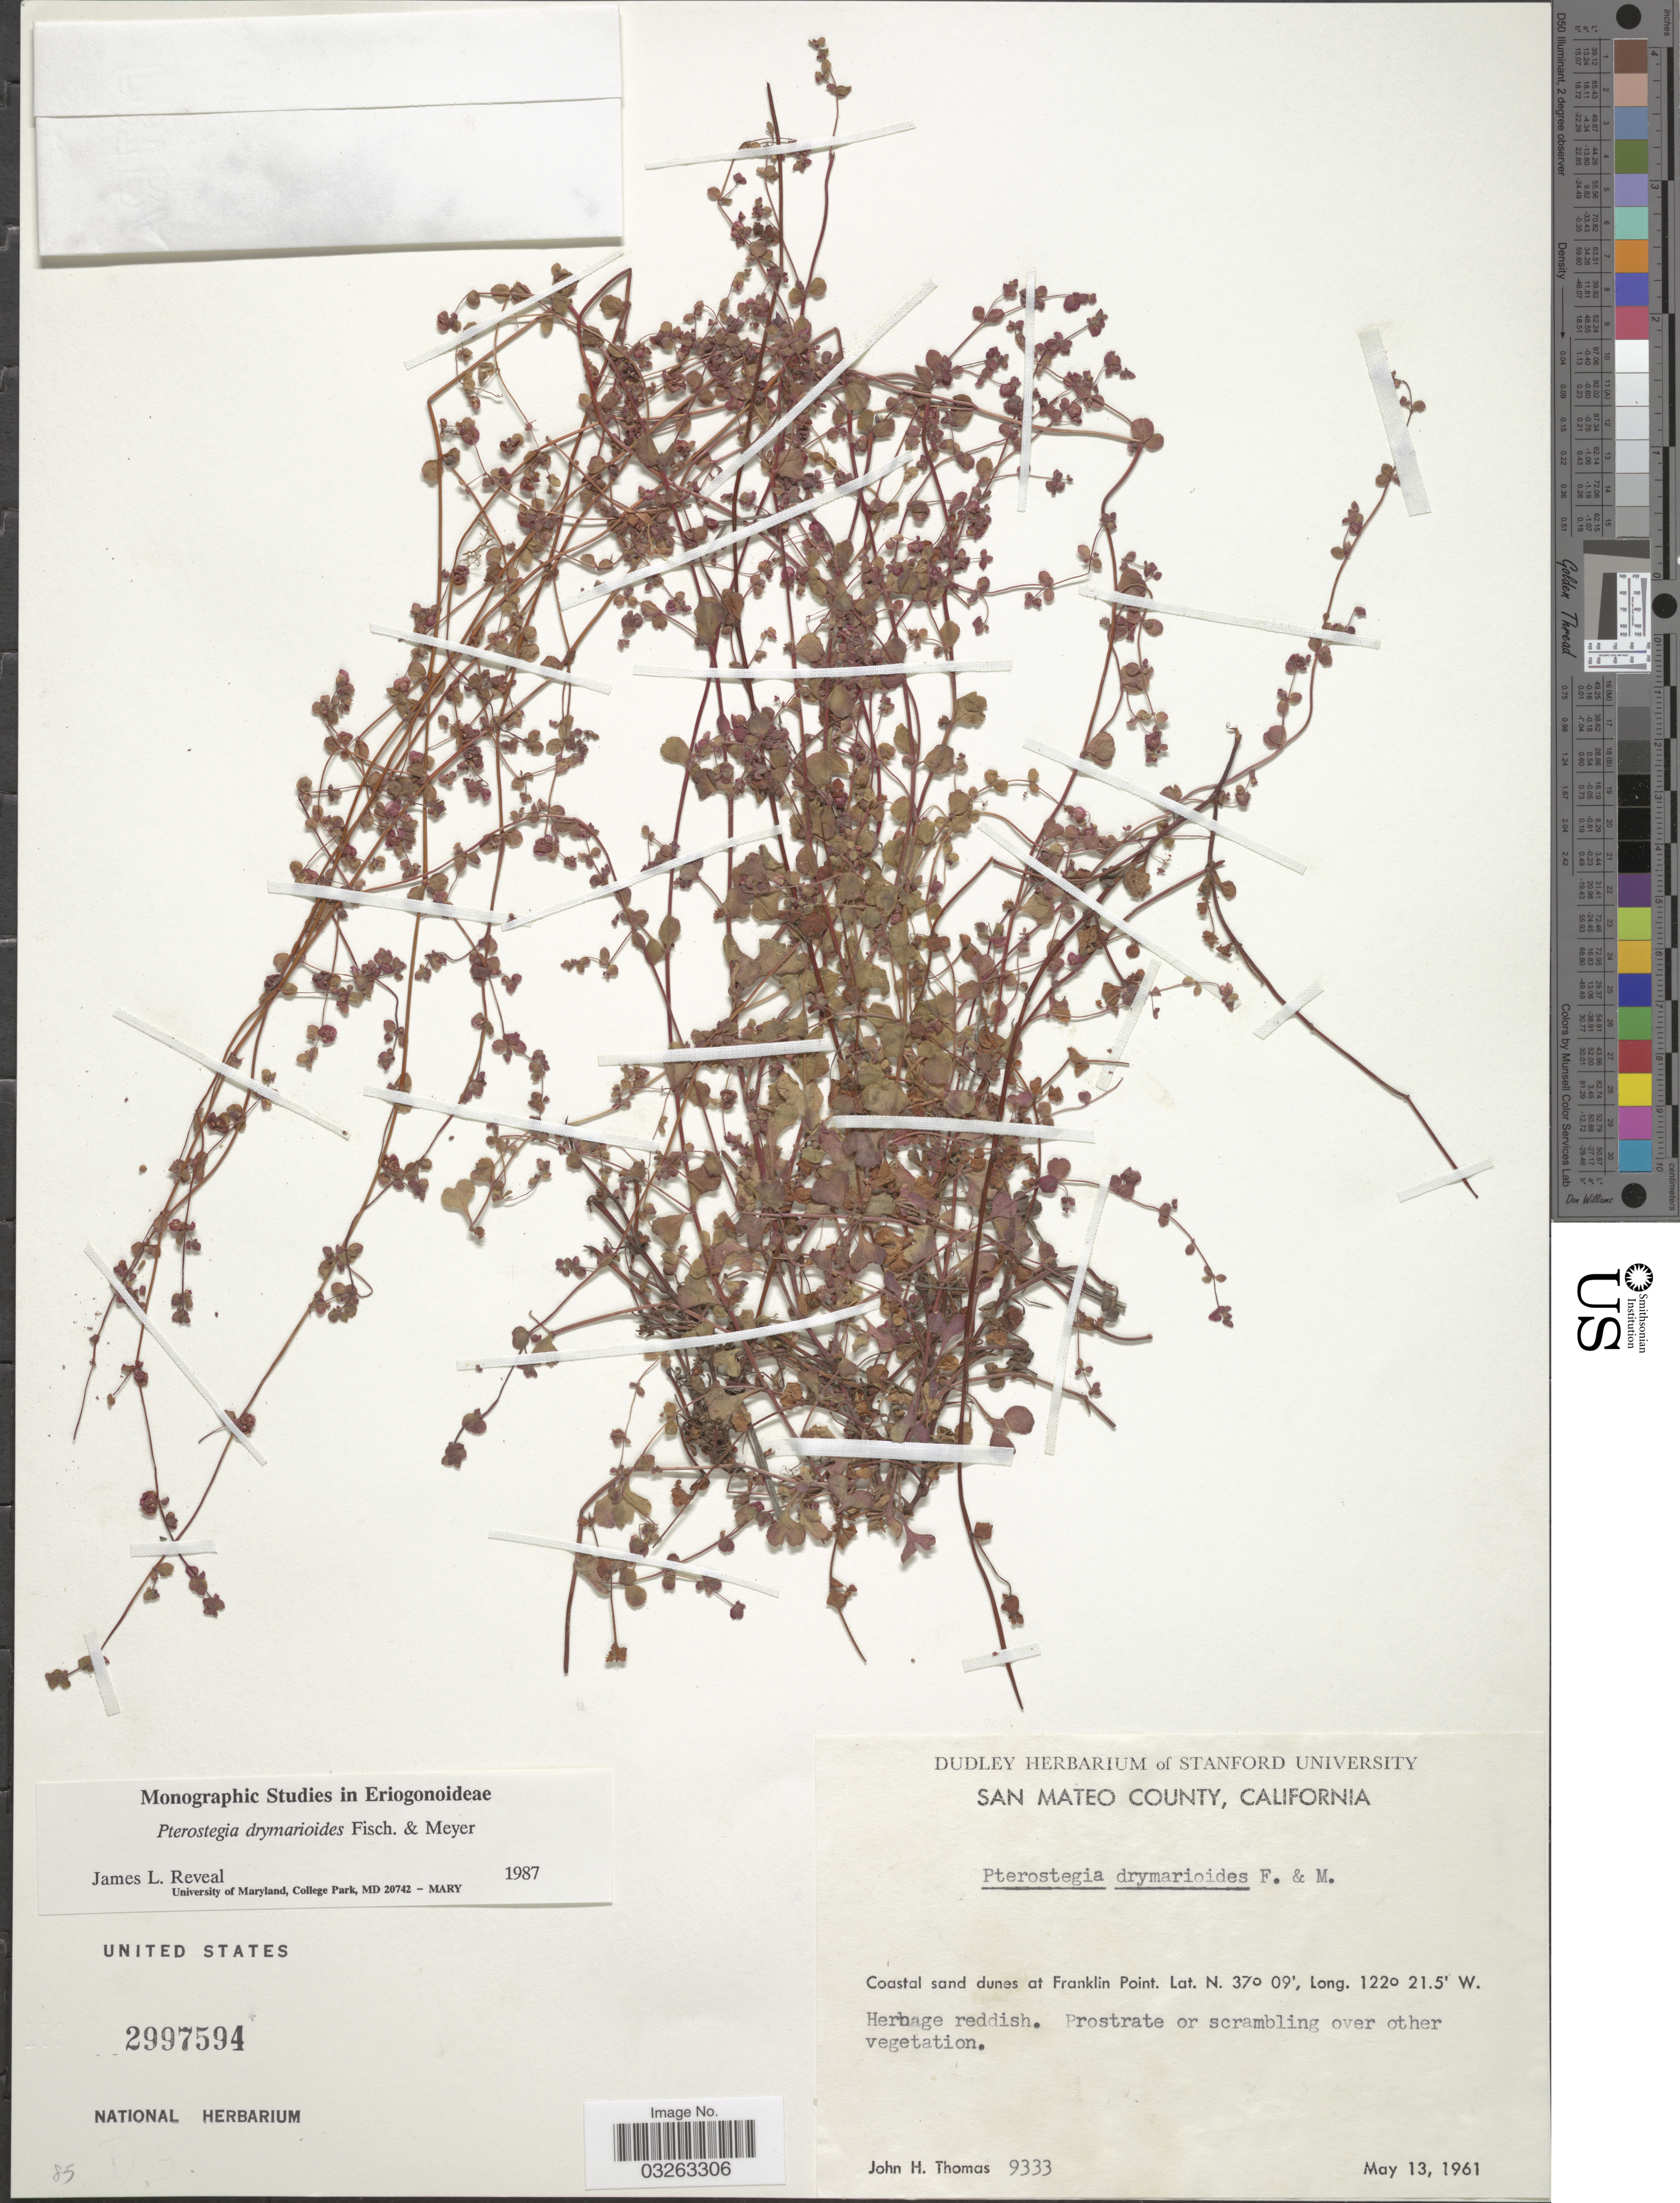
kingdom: Plantae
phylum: Tracheophyta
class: Magnoliopsida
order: Caryophyllales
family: Polygonaceae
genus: Pterostegia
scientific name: Pterostegia drymarioides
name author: Fisch. & C.A. Mey.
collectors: J. H. Thomas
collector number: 9333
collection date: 1961-05-13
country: United States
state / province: California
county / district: San Mateo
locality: San Mateo County. Coastal sand dunes at Franklin Point.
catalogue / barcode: US 2997594